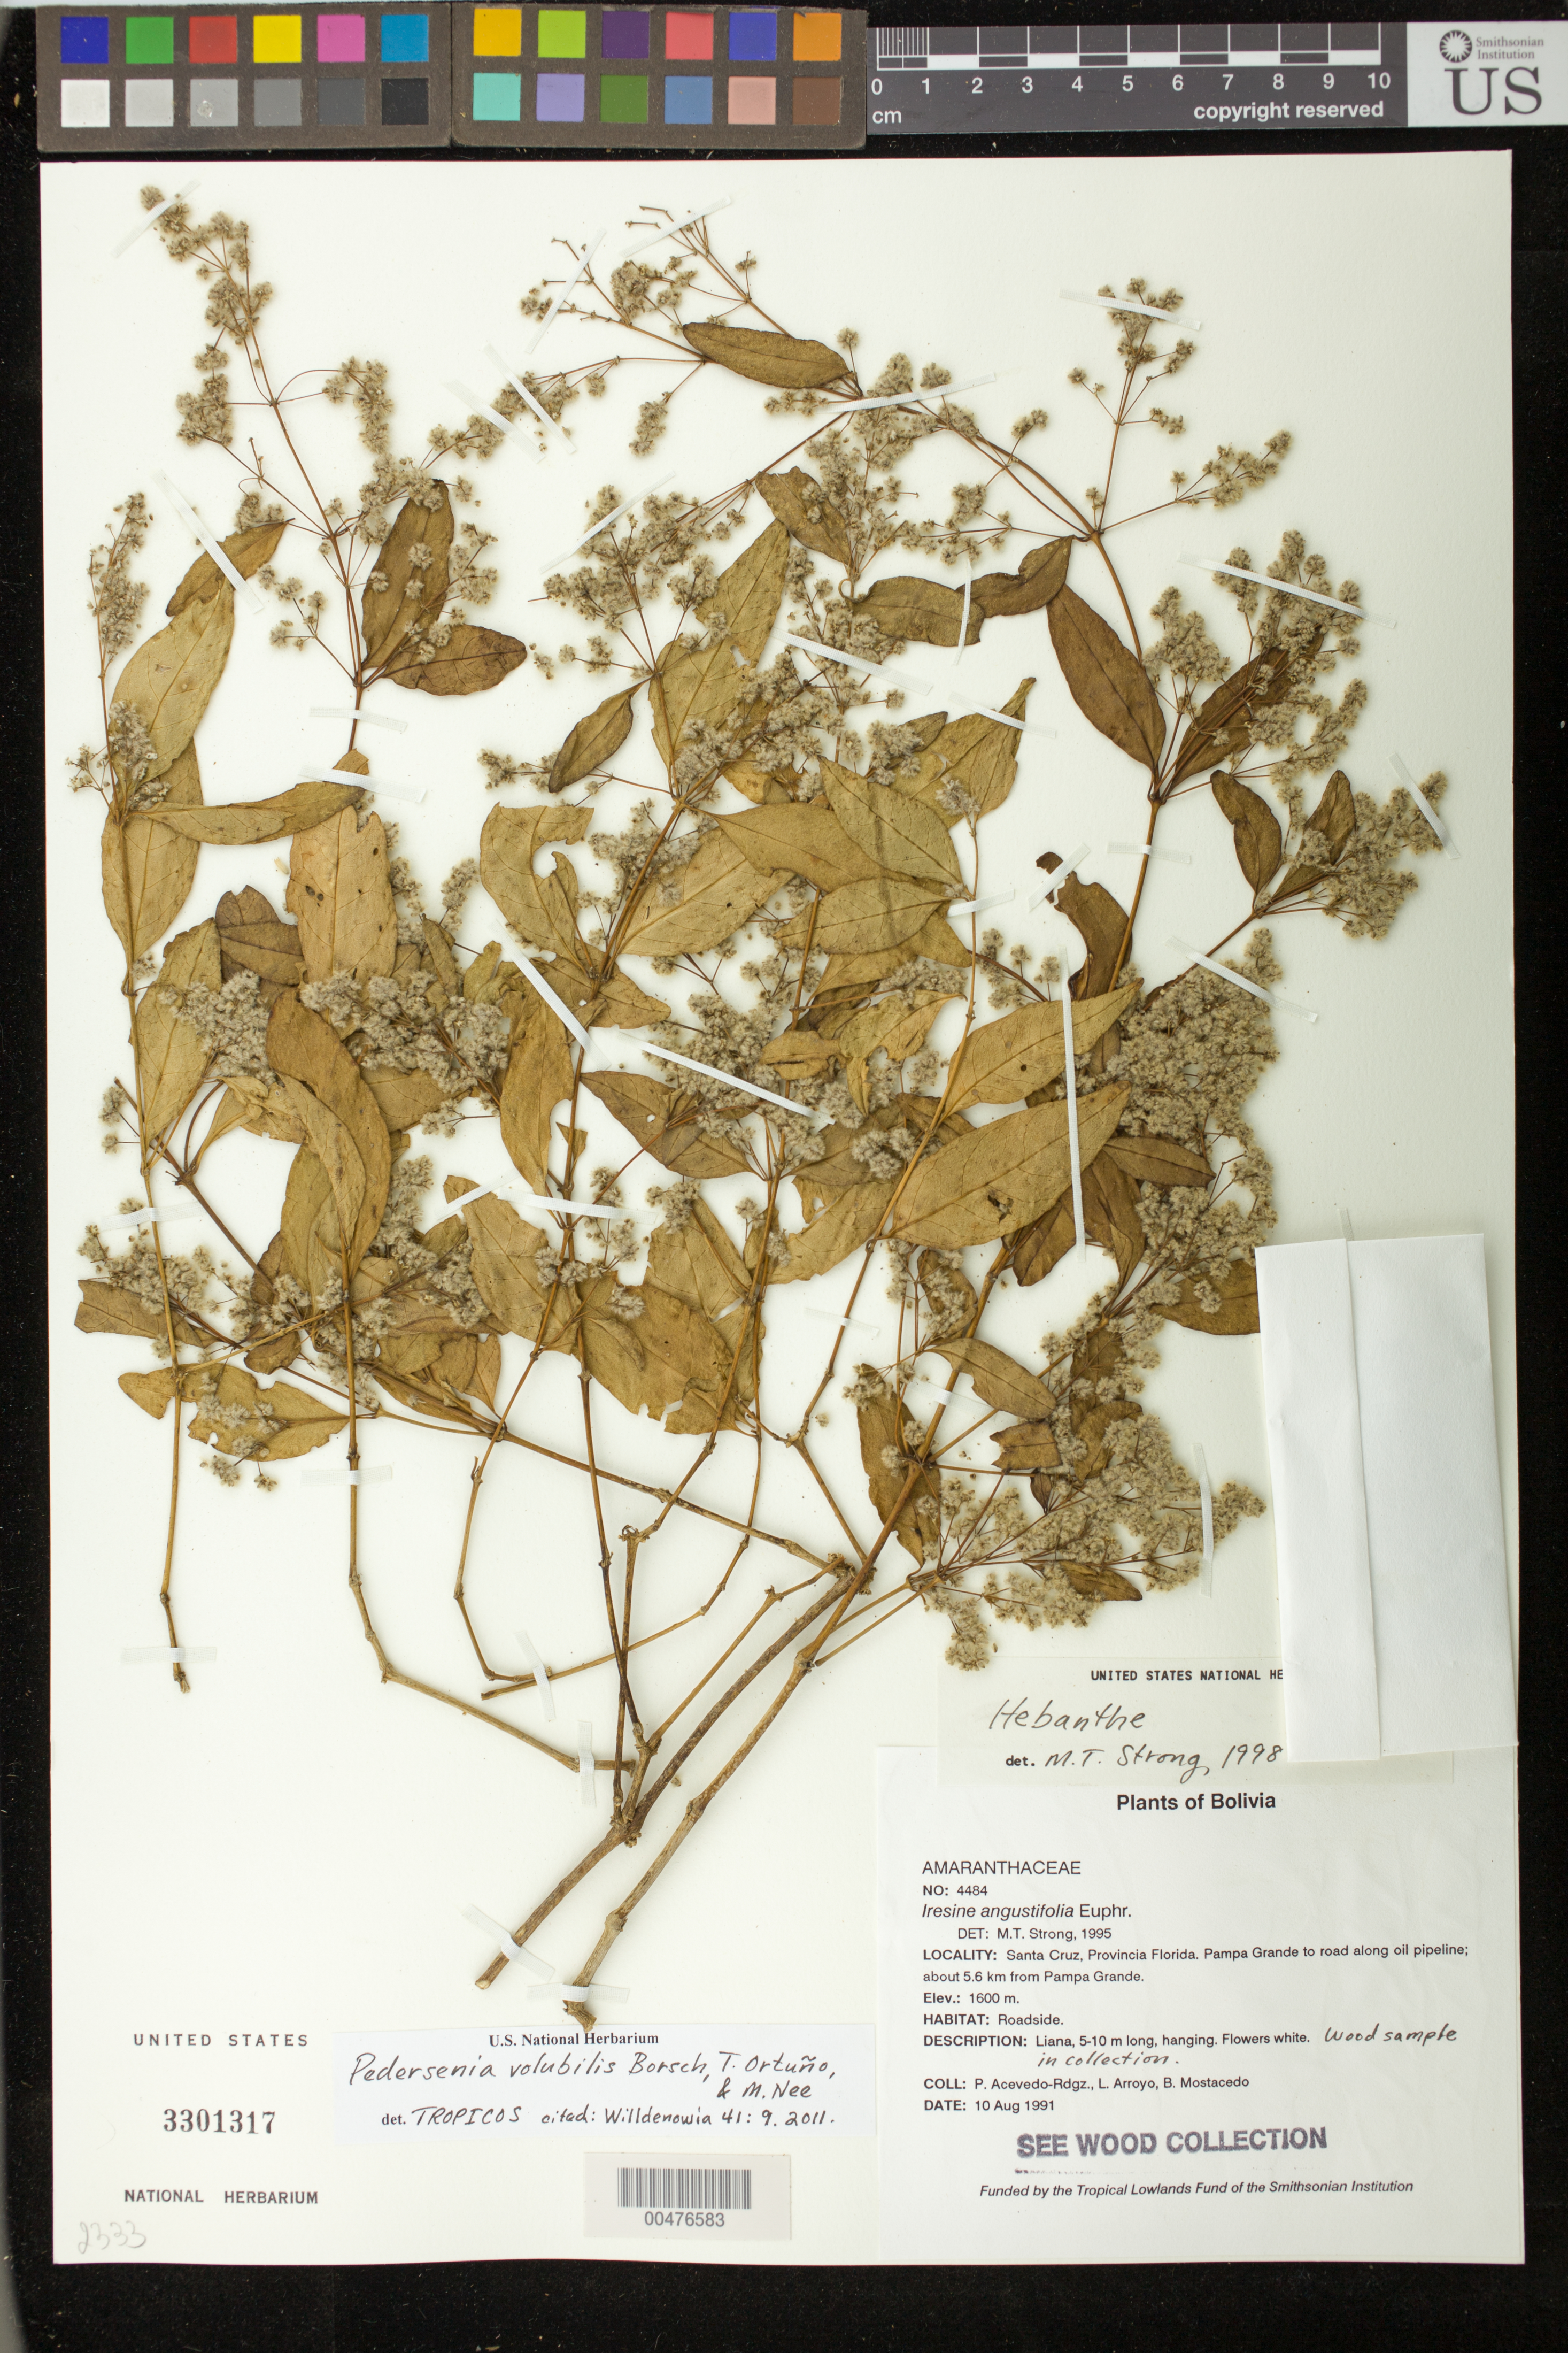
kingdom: Plantae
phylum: Tracheophyta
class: Magnoliopsida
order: Caryophyllales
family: Amaranthaceae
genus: Hebanthe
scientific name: Hebanthe sp.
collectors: P. Acevedo-Rodr., L. Arroyo & B. Mostacedo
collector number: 4484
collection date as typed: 10 Aug 1991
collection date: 1991-08-10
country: Bolivia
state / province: Santa Cruz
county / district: Florida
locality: Pampa Grande to road along oil pipeline; about 5.6 km from Pampa Grande.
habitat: Roadside.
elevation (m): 1600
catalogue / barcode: US 3301317